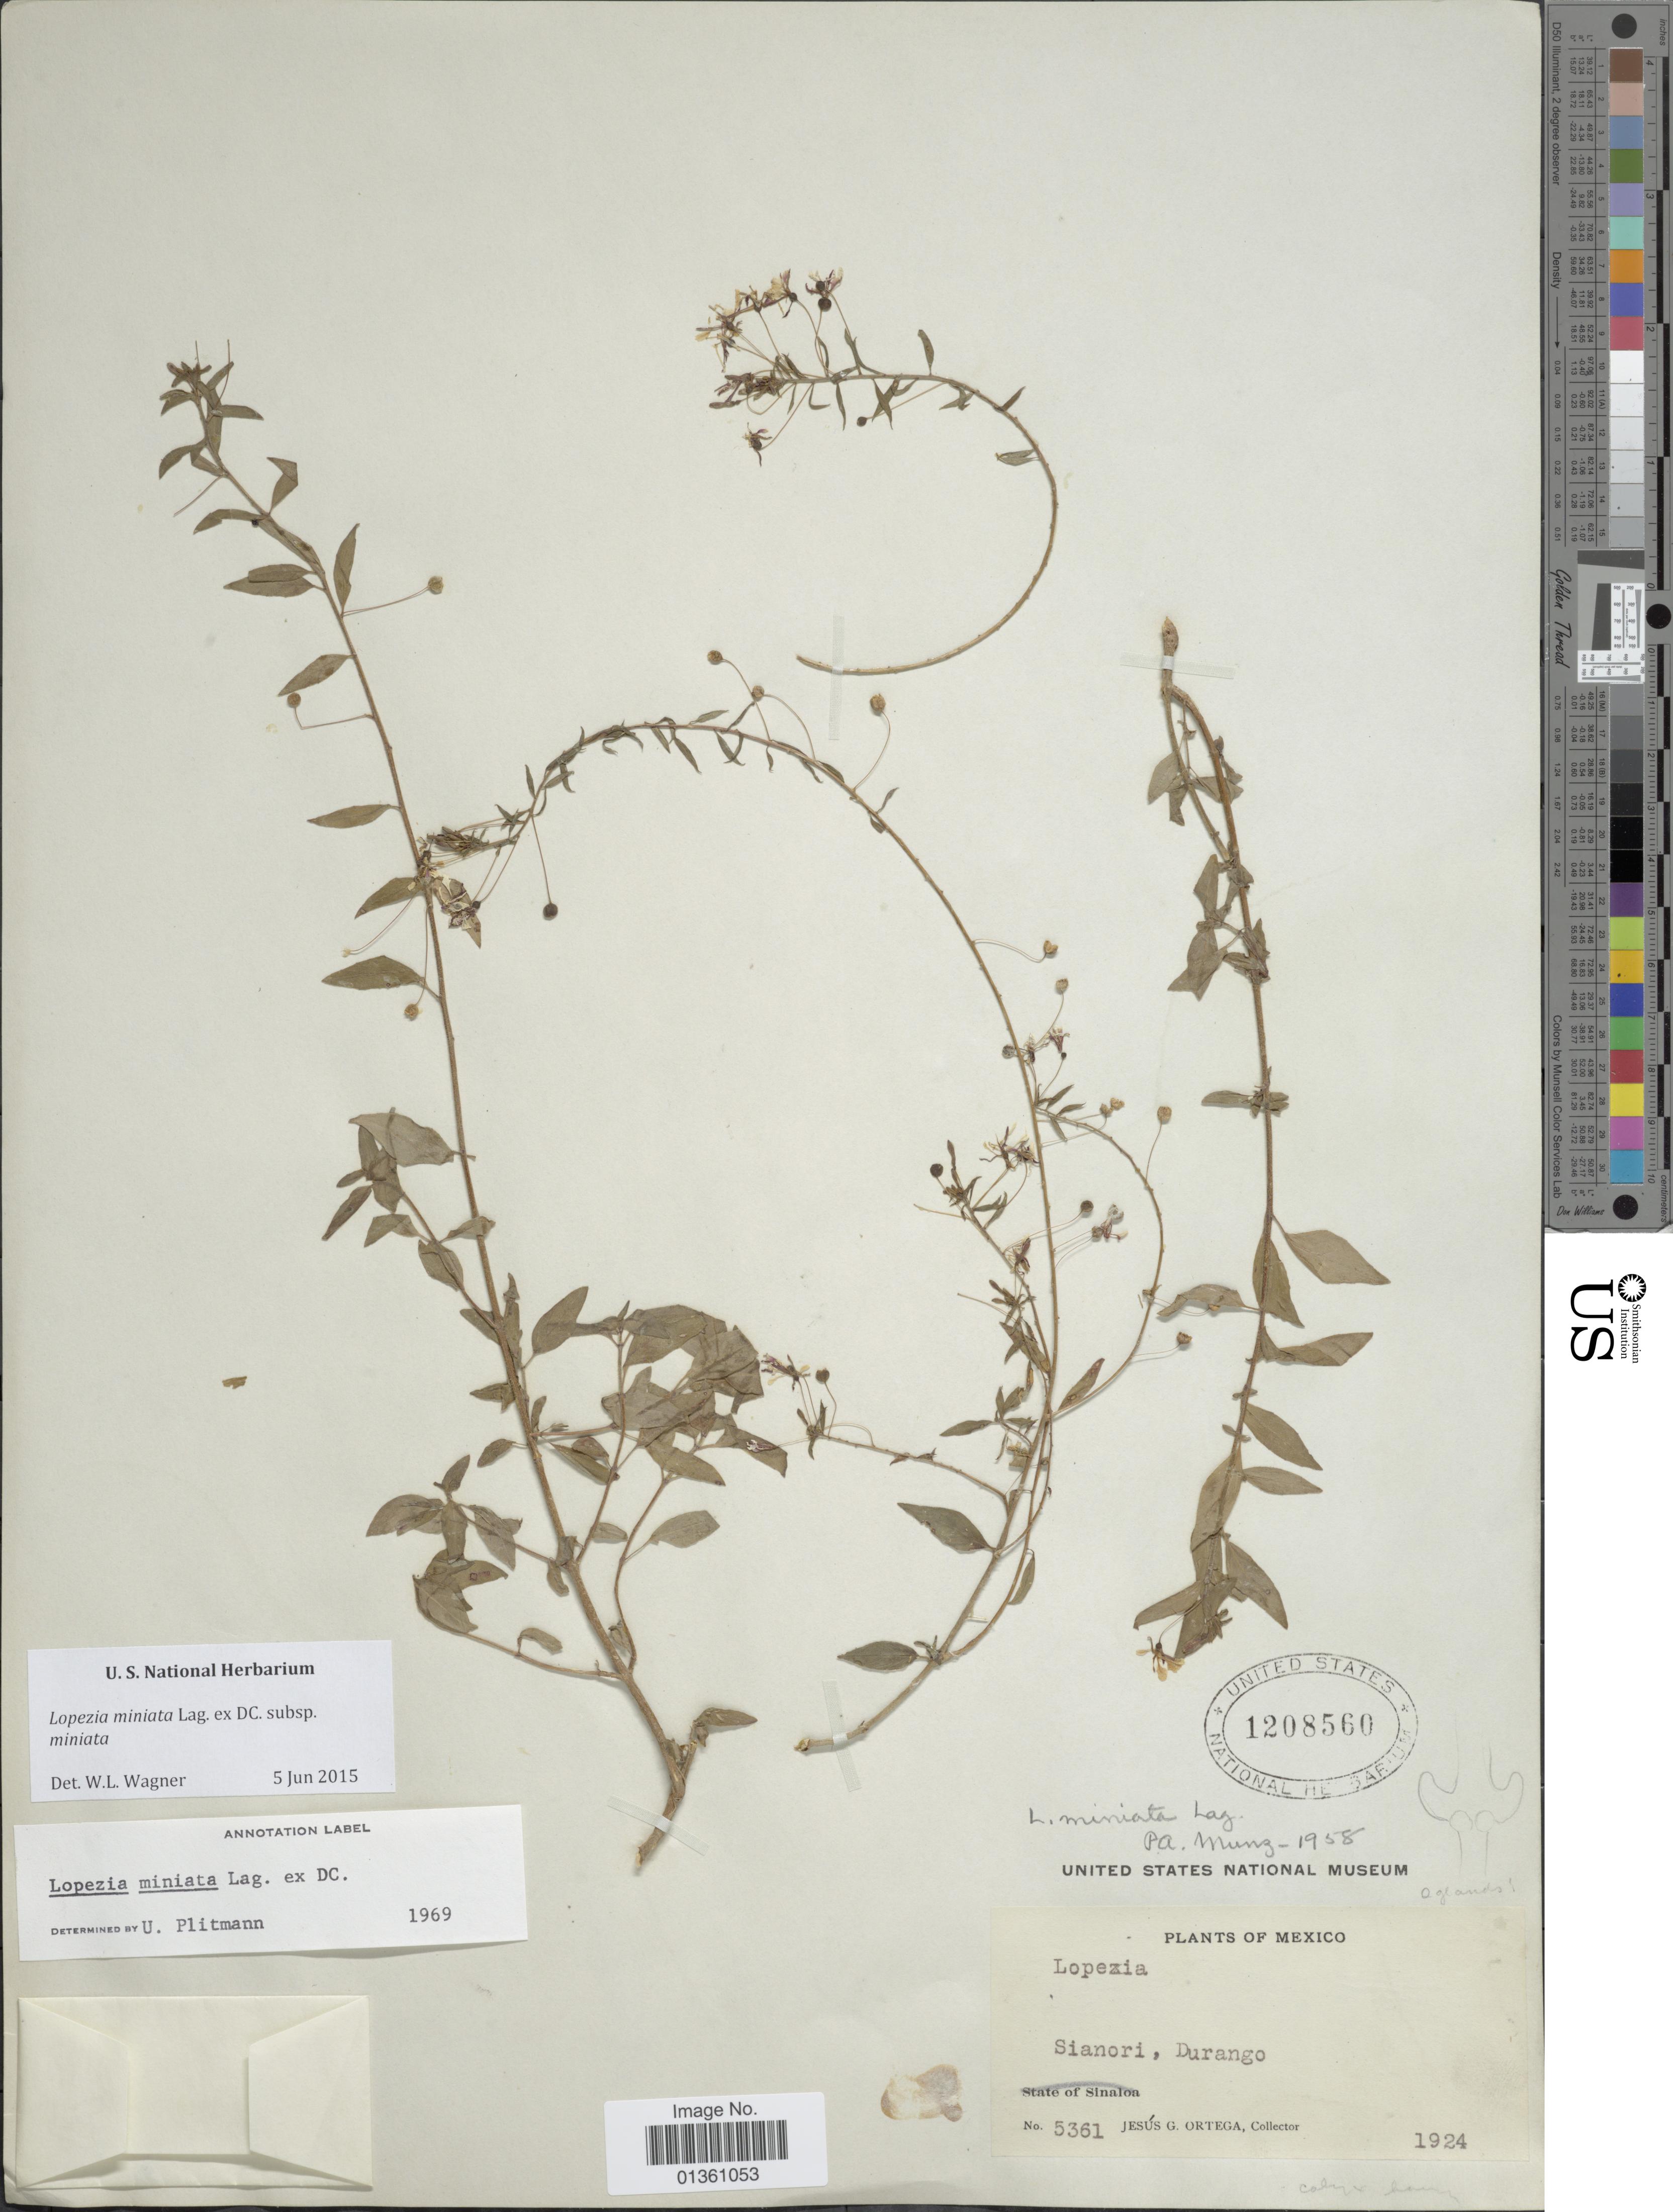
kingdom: Plantae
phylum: Tracheophyta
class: Magnoliopsida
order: Myrtales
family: Onagraceae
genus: Lopezia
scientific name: Lopezia miniata subsp. miniata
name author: Lag. ex DC.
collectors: J. Ortega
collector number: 5361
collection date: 1924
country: Mexico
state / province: Durango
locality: Sianori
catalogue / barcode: US 1208560